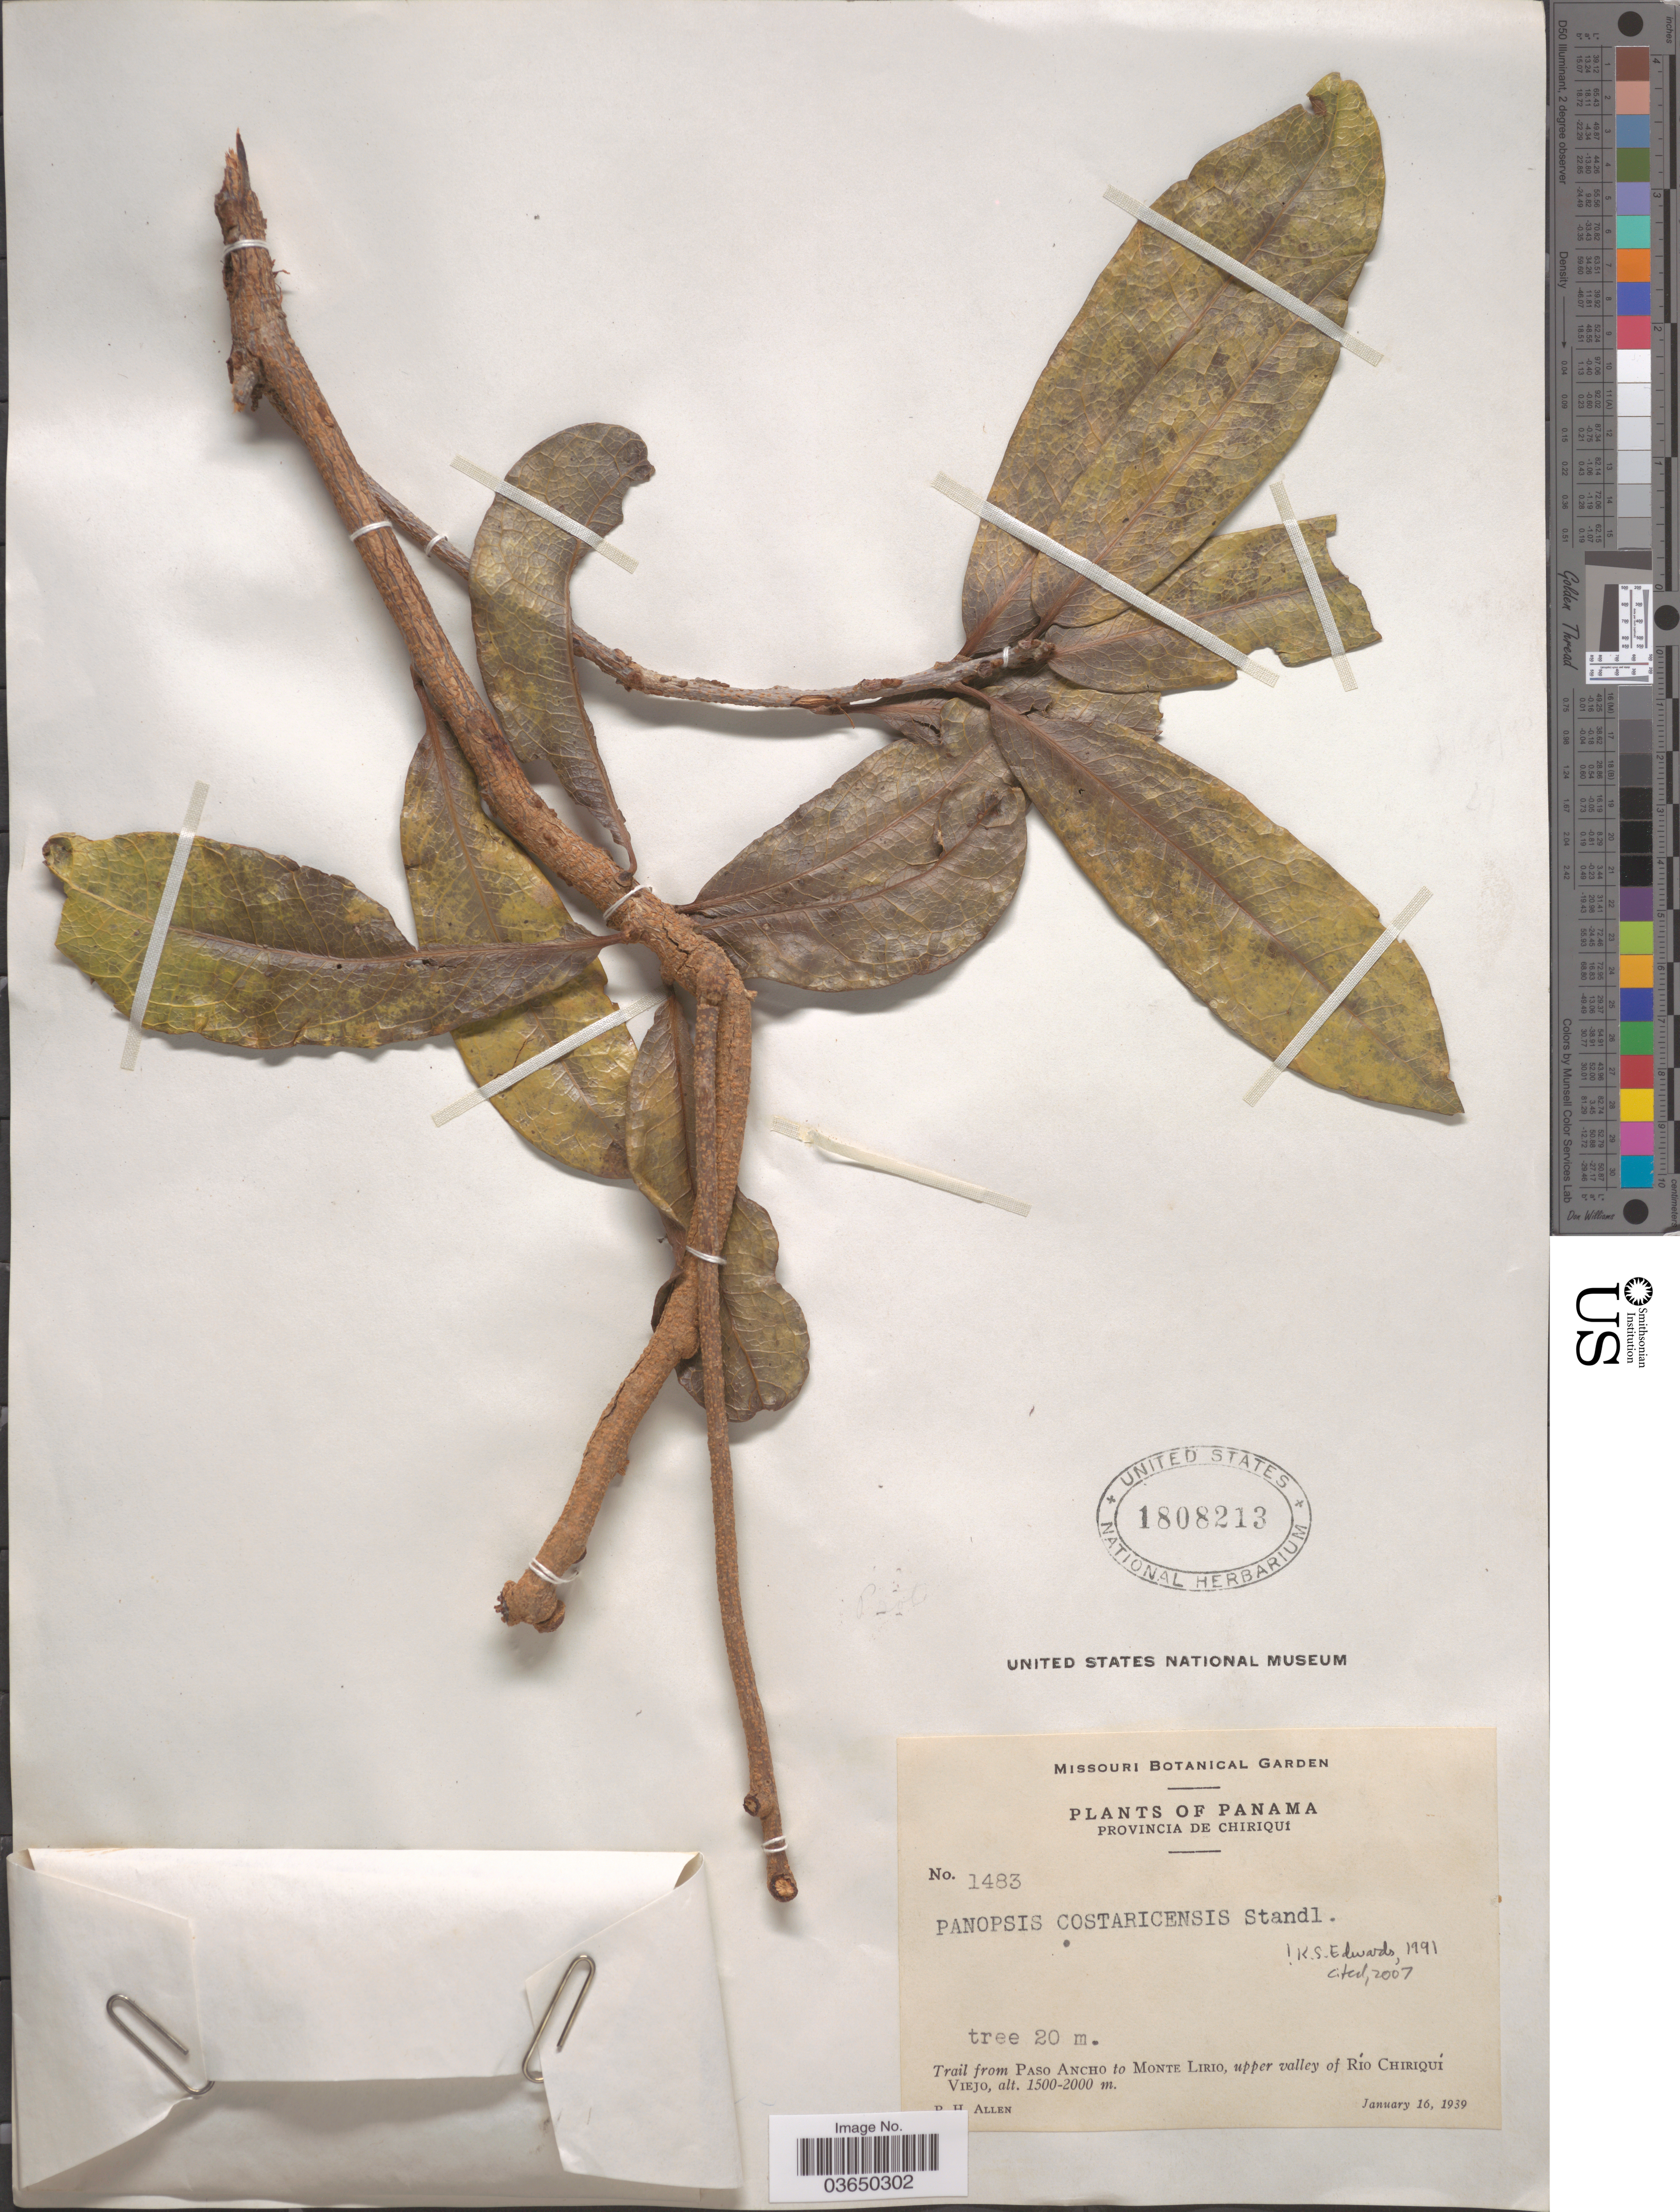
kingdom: Plantae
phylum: Tracheophyta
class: Magnoliopsida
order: Proteales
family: Proteaceae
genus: Panopsis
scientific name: Panopsis costaricensis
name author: Standl.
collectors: P. H. Allen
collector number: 1483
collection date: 1939-01-16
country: Panama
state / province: Chiriqui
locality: Trail from Paso Ancho to Monte Lirio, upper valley of Río Chiriquí Viejo.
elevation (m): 1500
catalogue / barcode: US 1808213